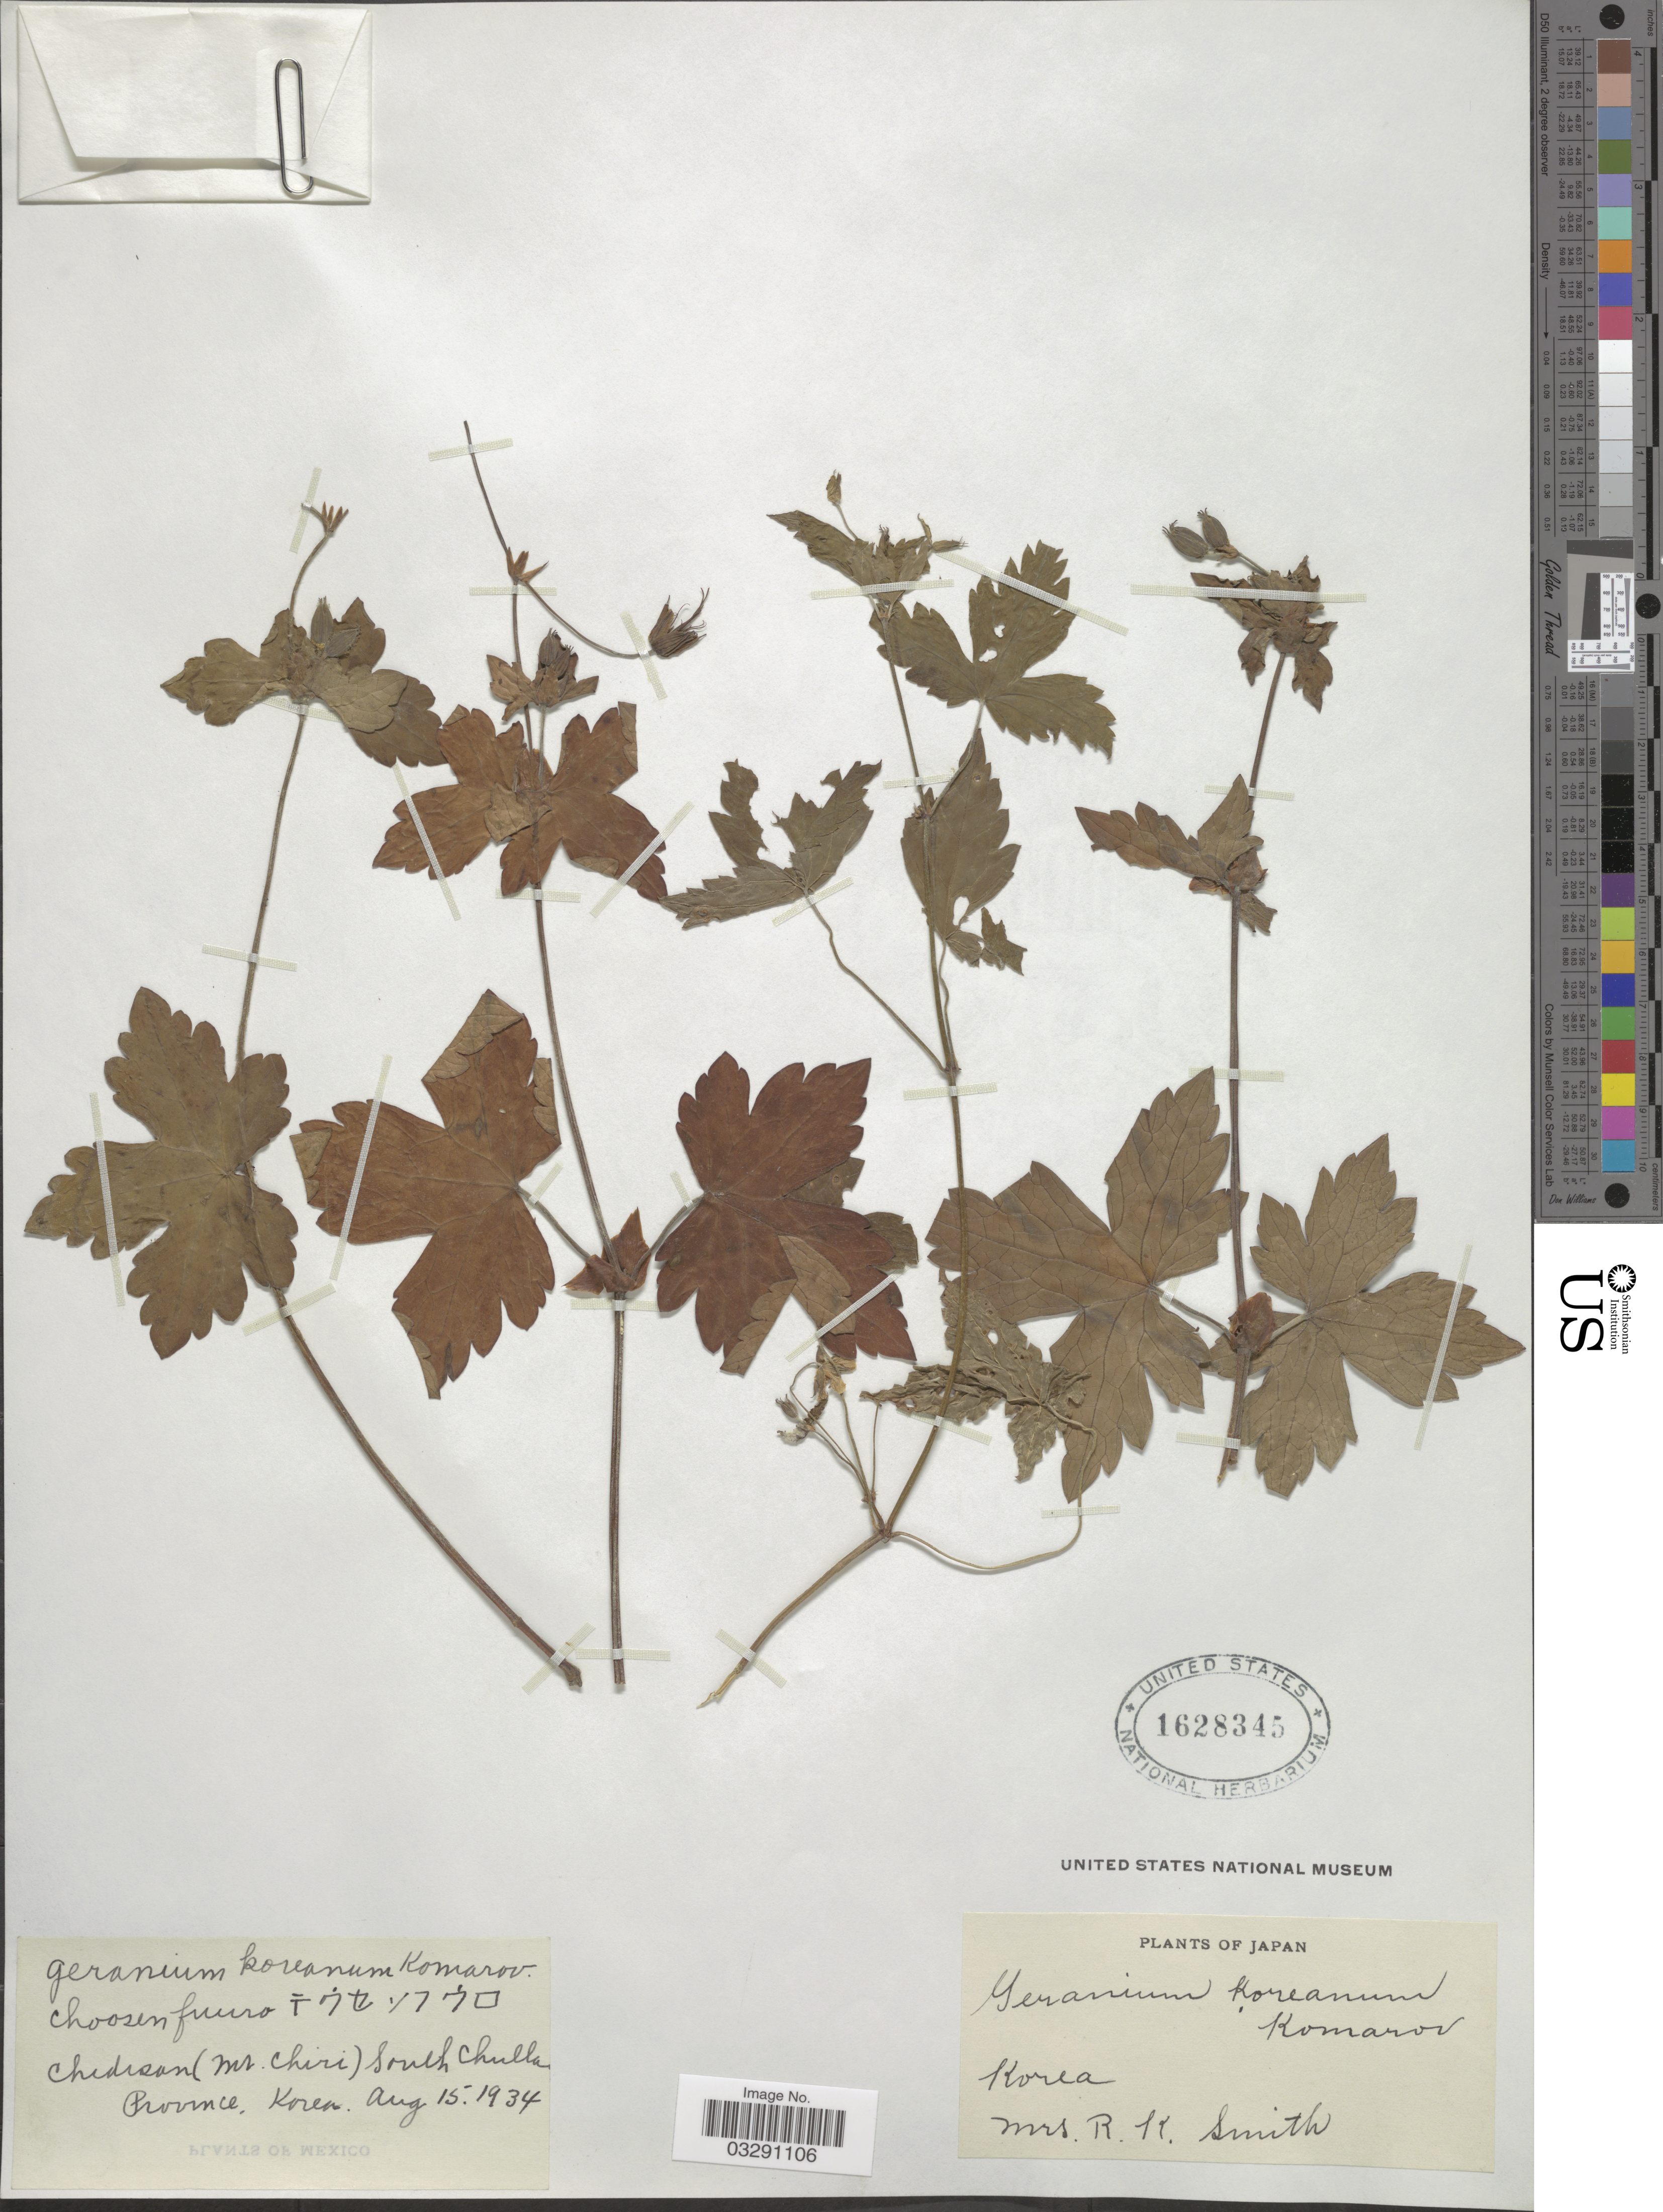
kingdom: Plantae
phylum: Tracheophyta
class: Magnoliopsida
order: Geraniales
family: Geraniaceae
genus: Geranium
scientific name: Geranium koreanum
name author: Kom.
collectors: R. Smith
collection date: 1934-08-15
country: South Korea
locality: Chidison (Mt. Chiri) South Chulla Province.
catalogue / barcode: US 1628345